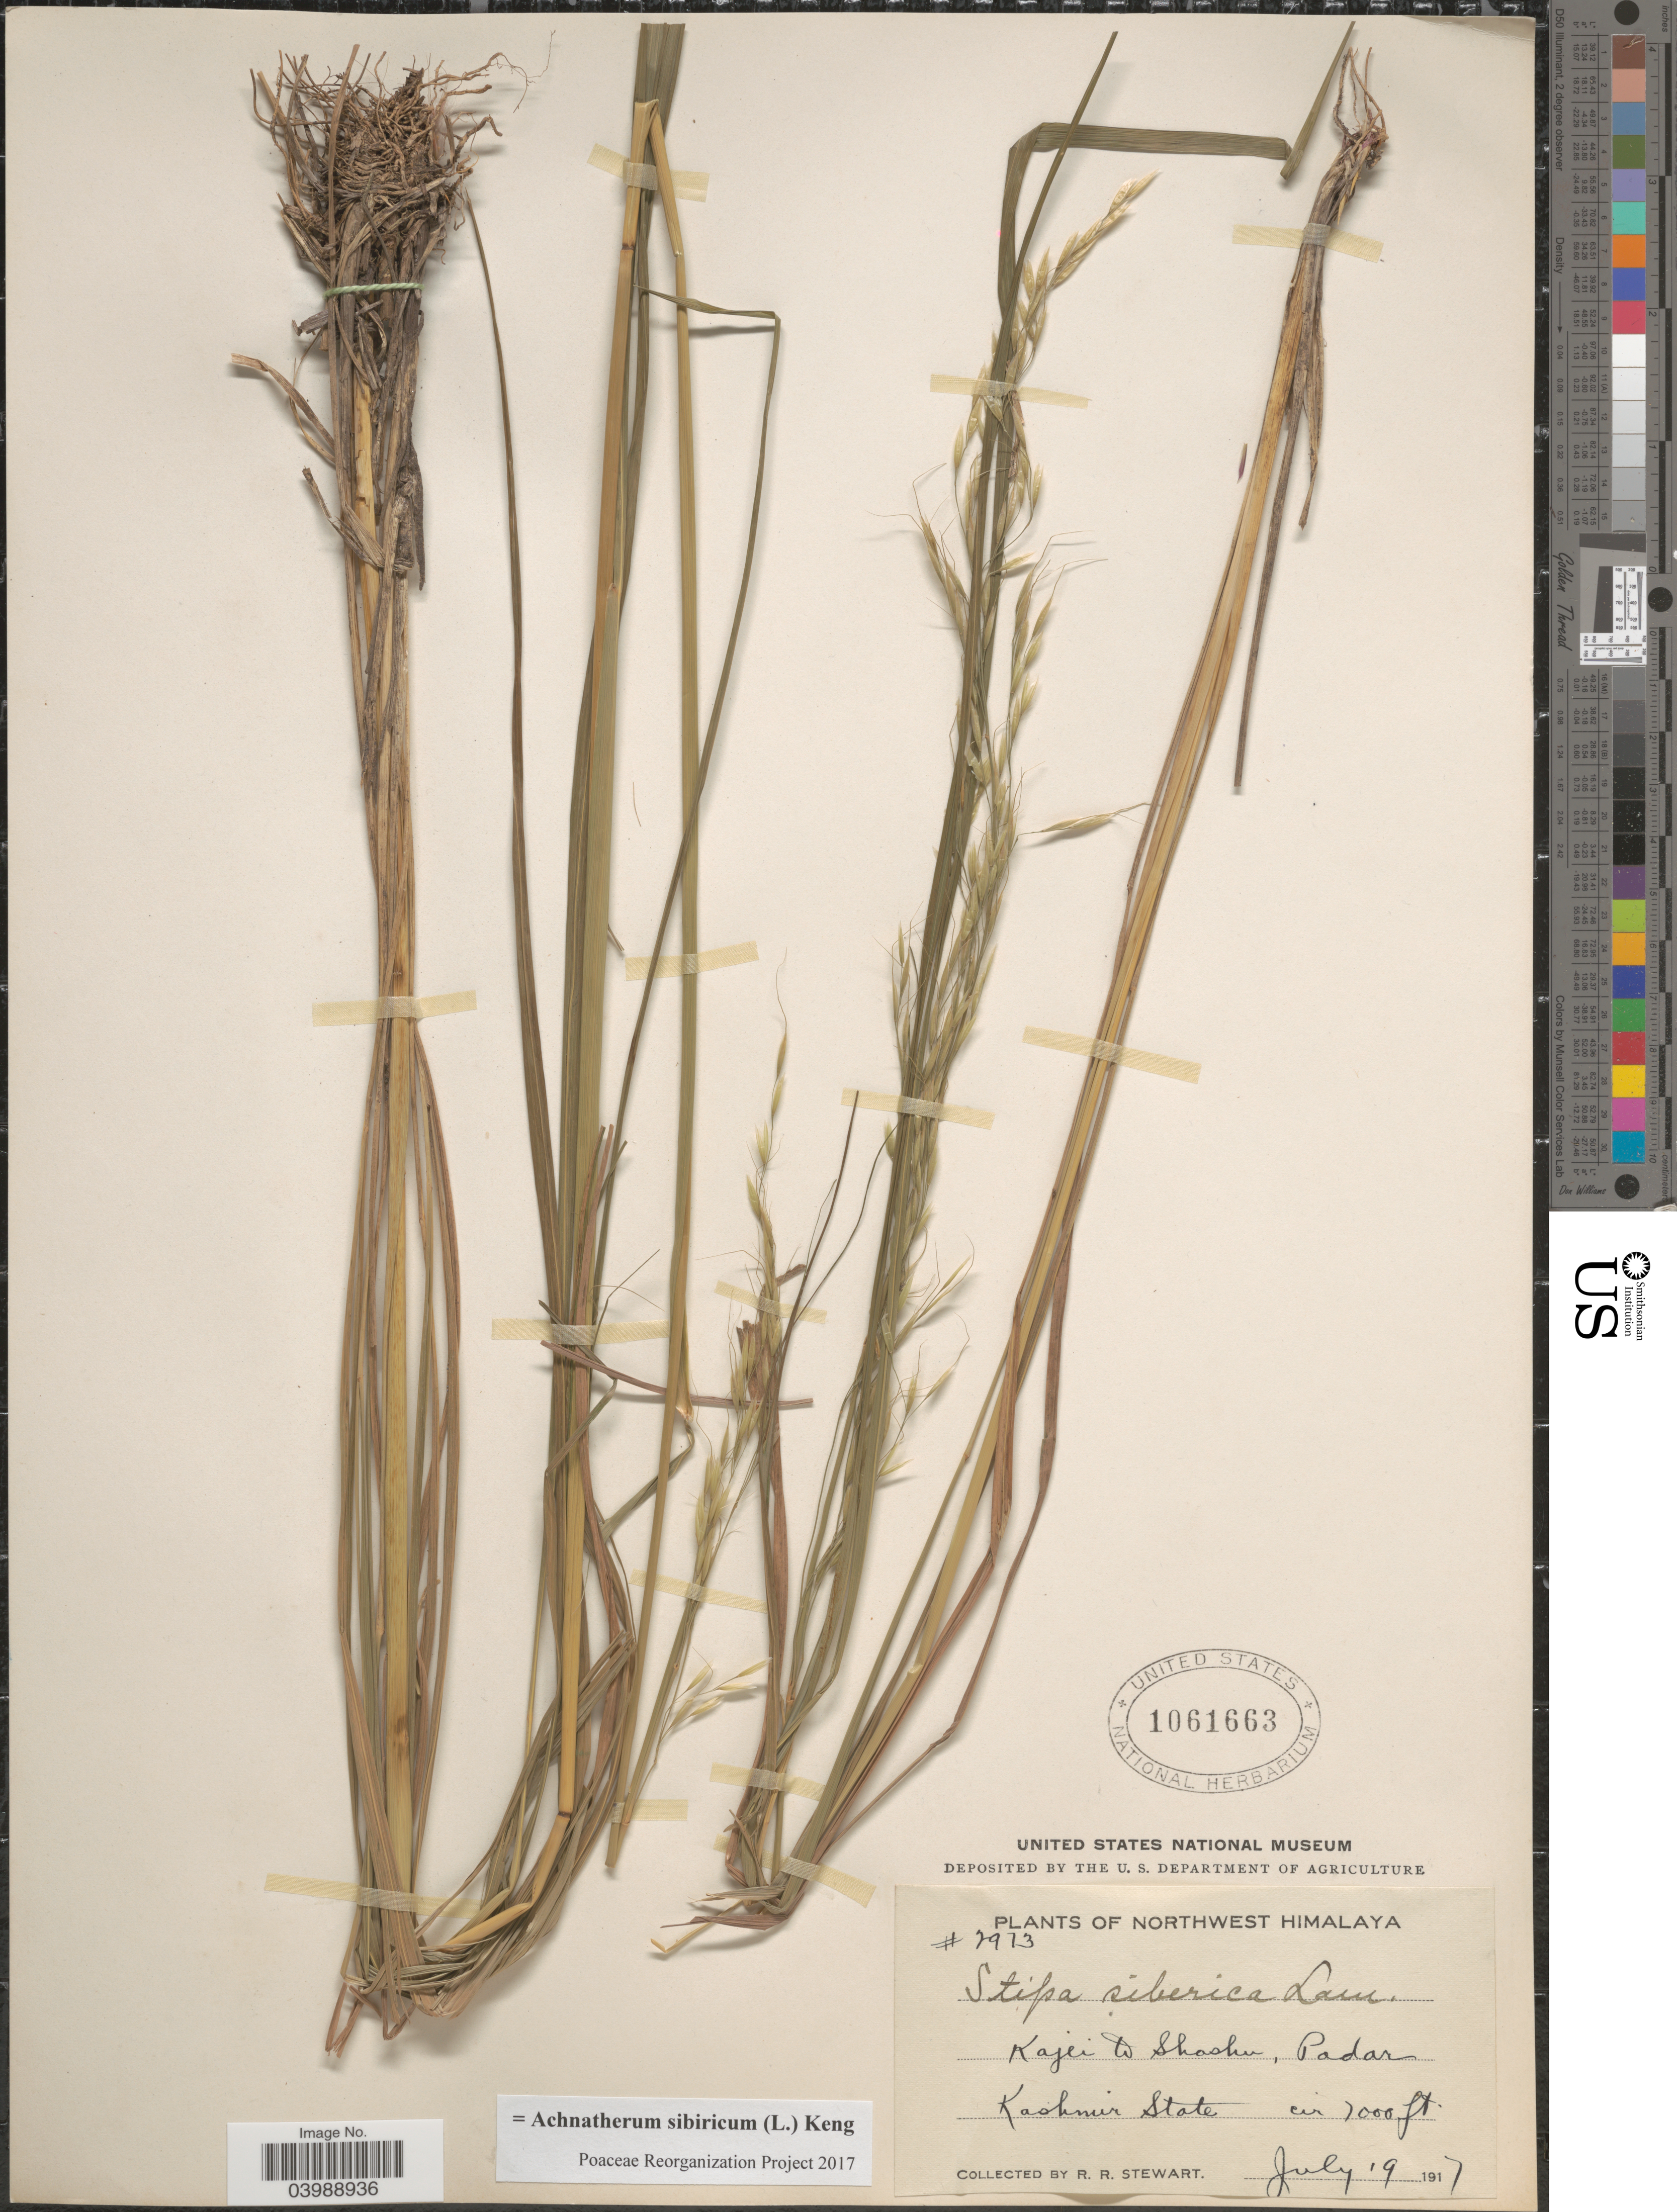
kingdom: Plantae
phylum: Tracheophyta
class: Liliopsida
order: Poales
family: Poaceae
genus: Achnatherum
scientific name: Achnatherum sibiricum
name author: (L.) Keng ex Tzvelev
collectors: R. Stewart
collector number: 2973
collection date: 1917-07-19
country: India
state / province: Jammu and Kashmir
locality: Northwest Himalaya. Kajei to Shashu, Padar. Kashmir State.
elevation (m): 2134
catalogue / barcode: US 1061663